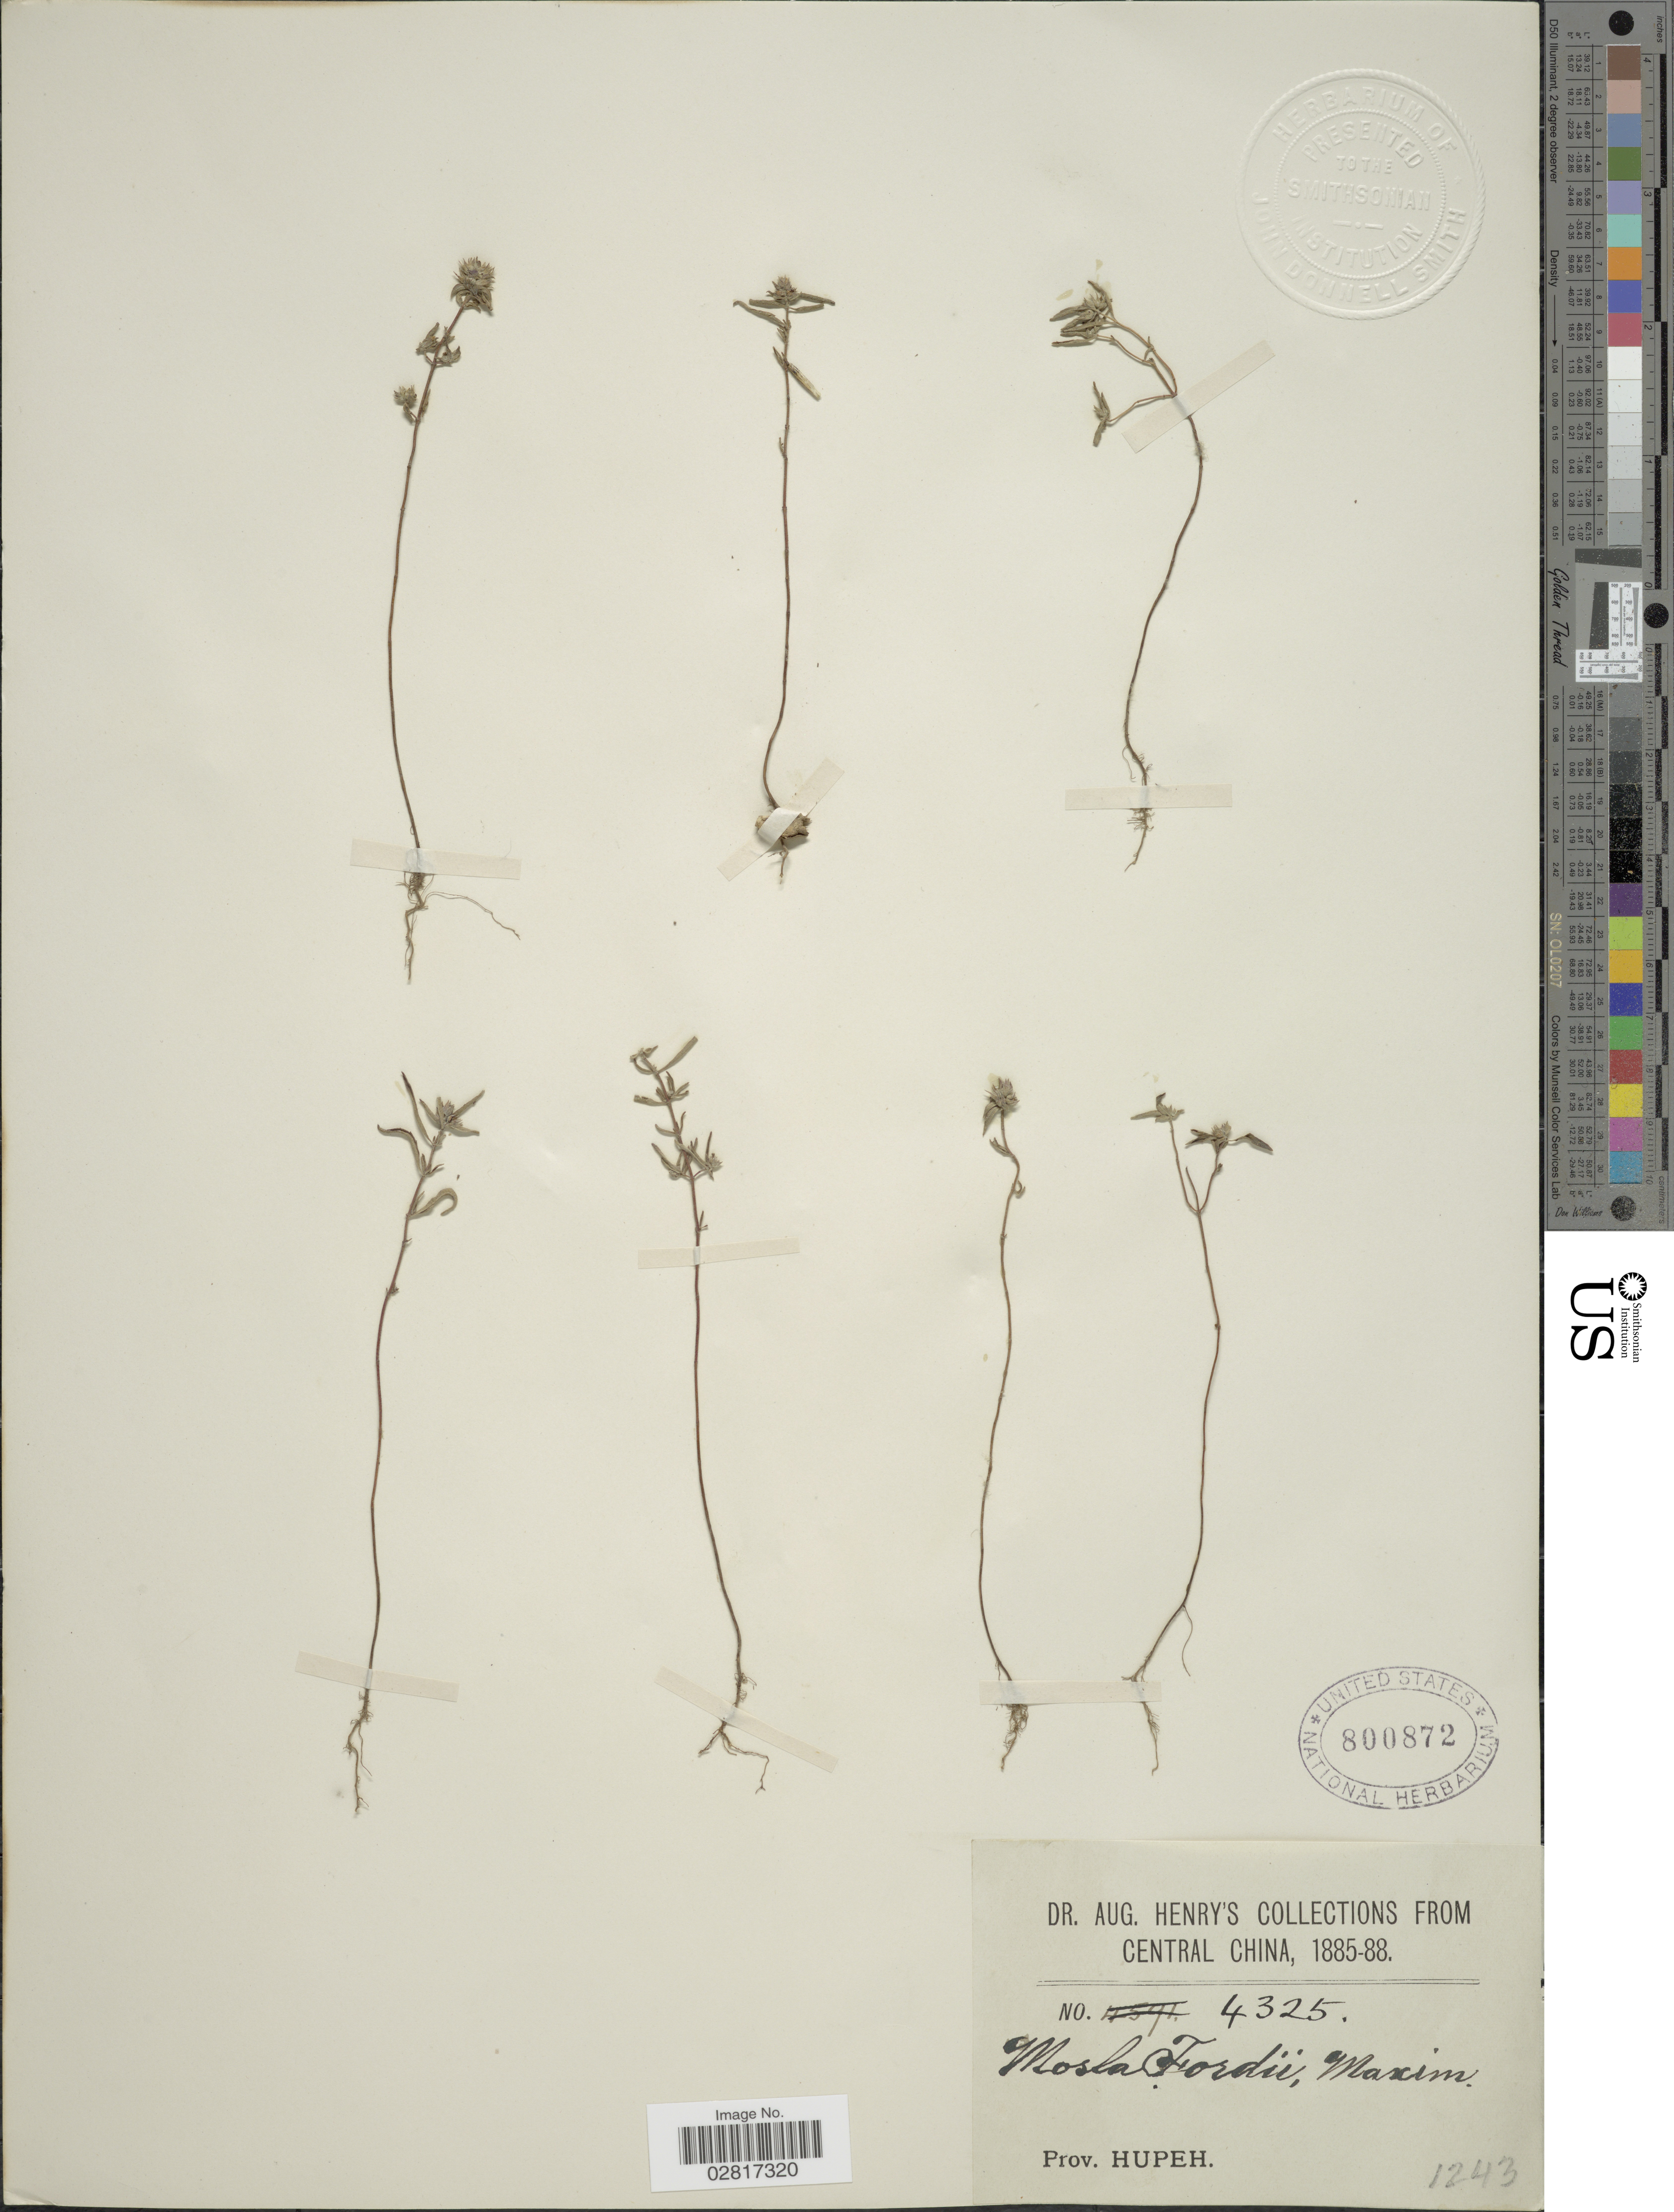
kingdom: Plantae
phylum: Tracheophyta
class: Magnoliopsida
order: Lamiales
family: Lamiaceae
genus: Mosla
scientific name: Mosla chinensis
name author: Maxim.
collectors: A. Henry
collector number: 4325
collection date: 1885/1888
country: China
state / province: Hubei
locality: Central China. Prov. Hupeh.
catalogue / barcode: US 800872